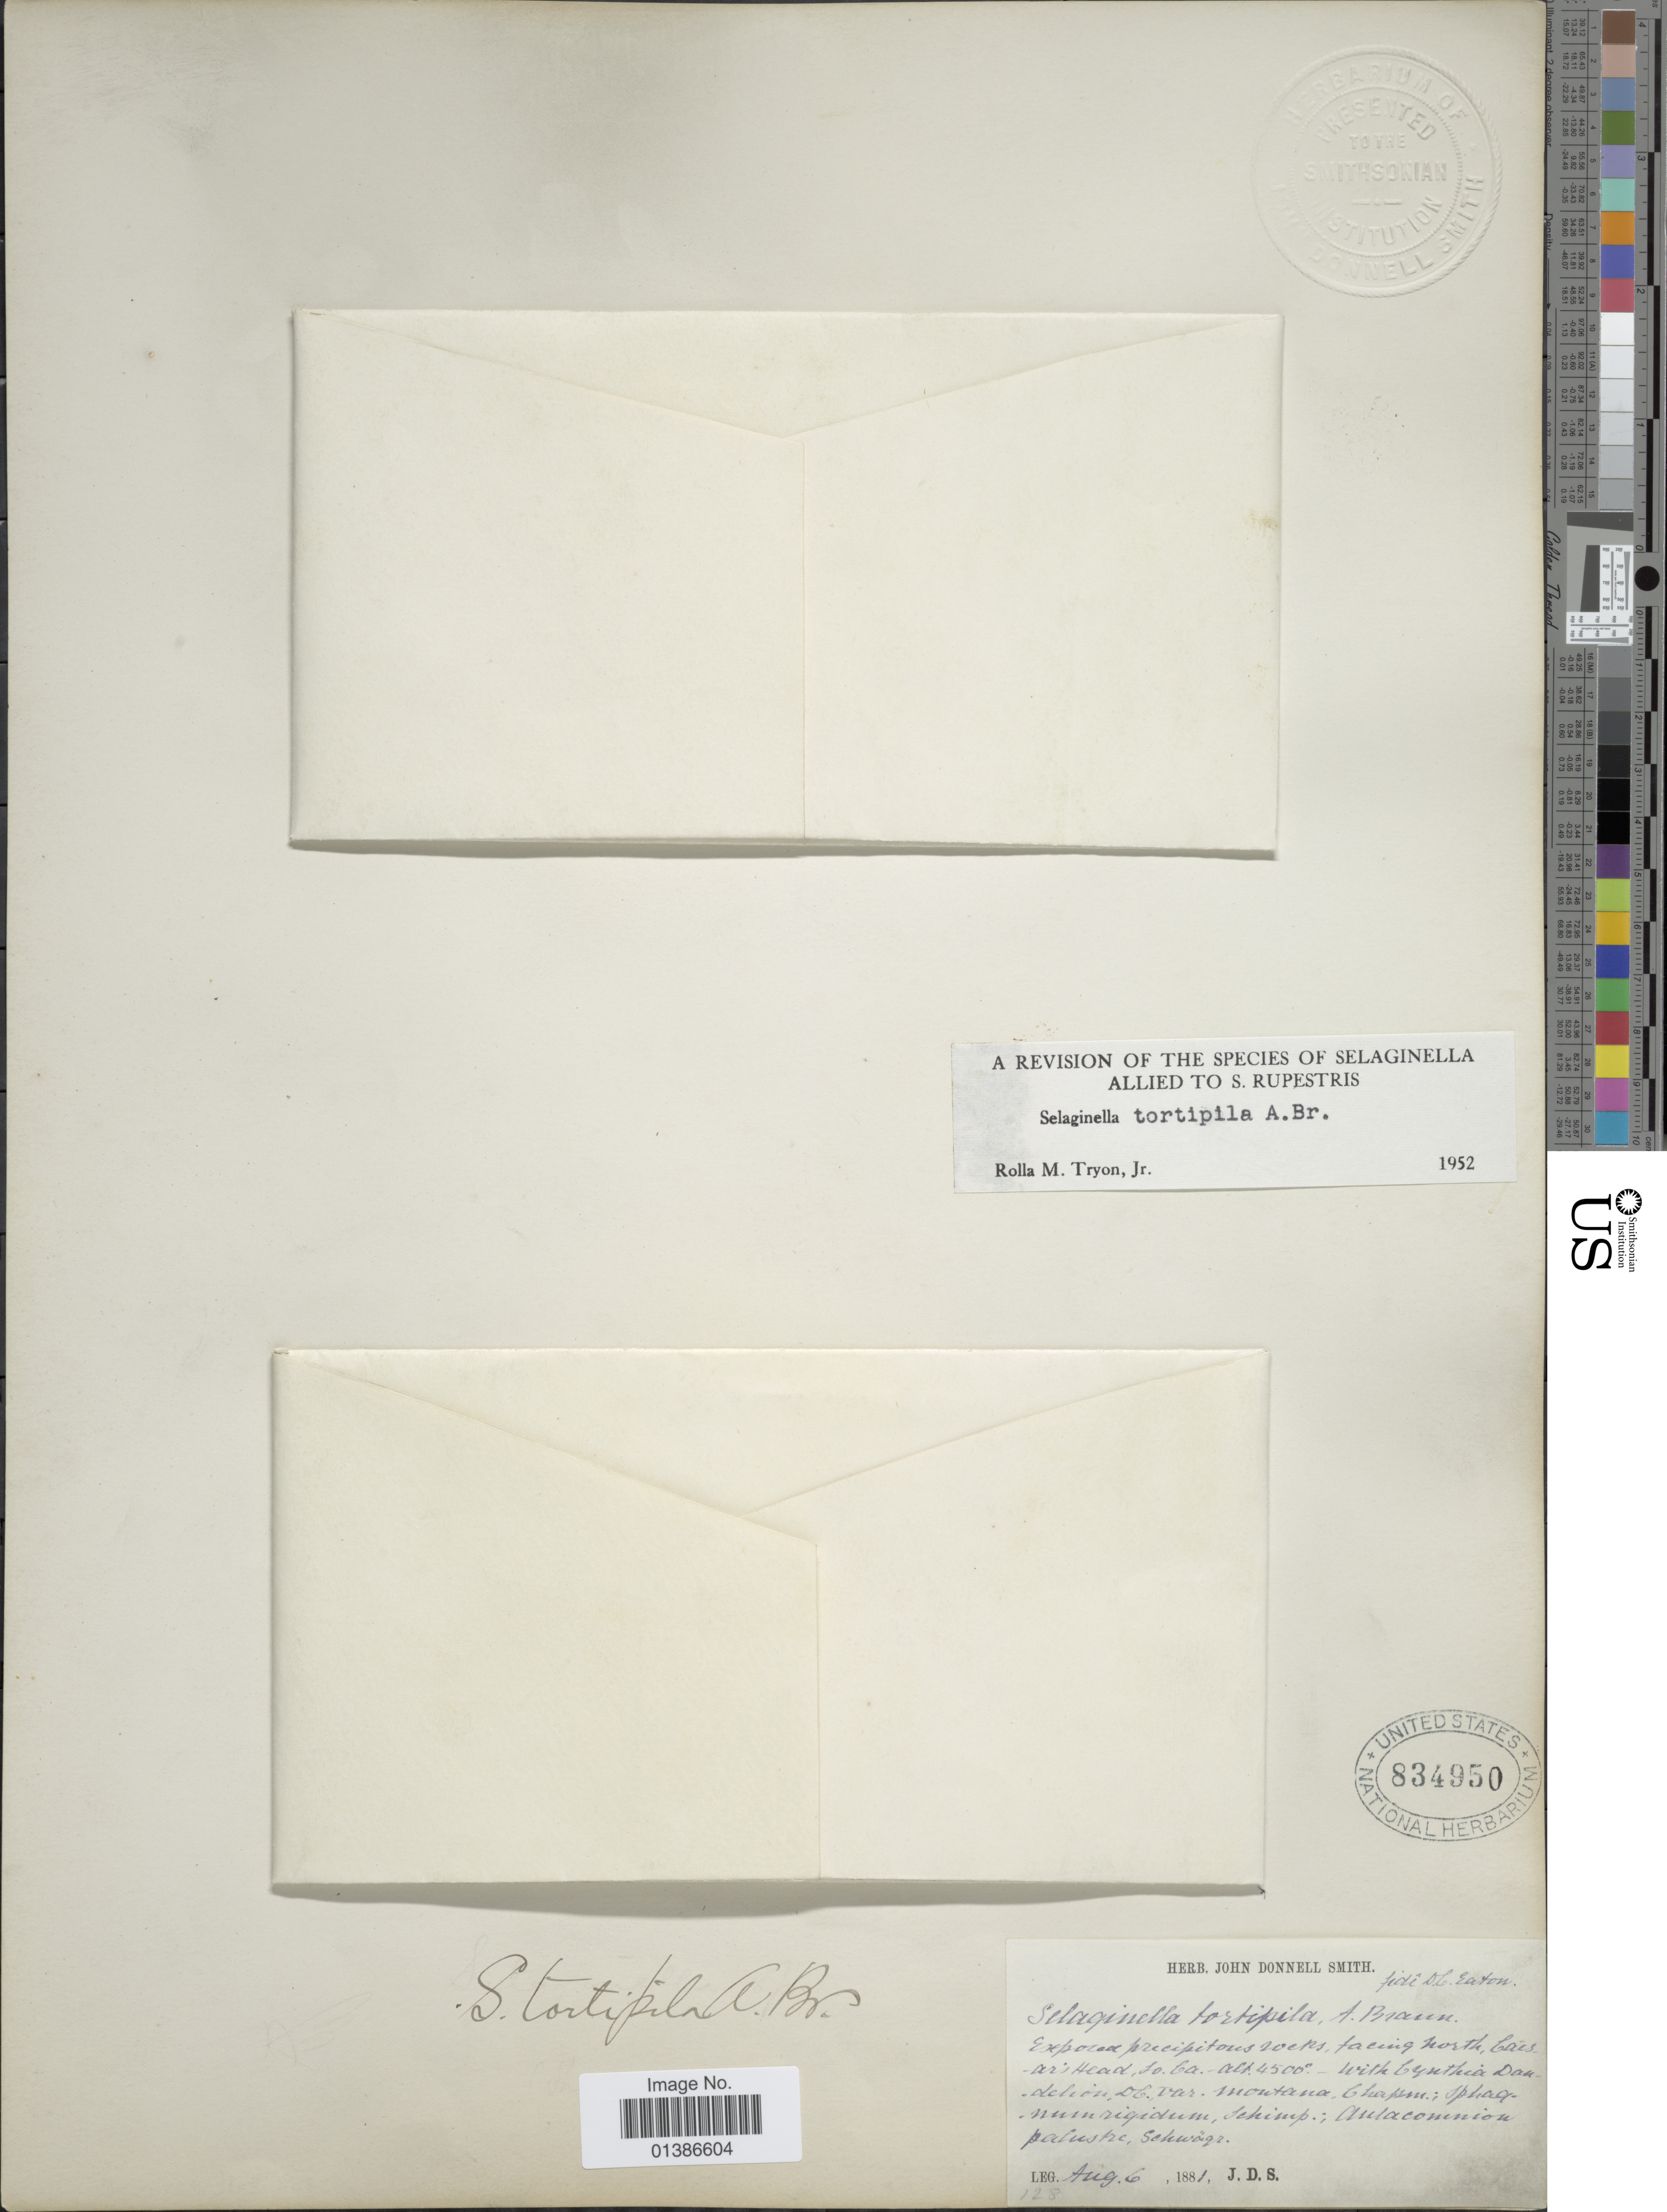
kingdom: Plantae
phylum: Tracheophyta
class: Lycopodiopsida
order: Selaginellales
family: Selaginellaceae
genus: Selaginella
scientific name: Selaginella tortipila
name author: A. Braun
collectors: J. Donnell Smith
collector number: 128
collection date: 1881-08-06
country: United States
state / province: South Carolina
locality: Exposed precipitous rocks, facing north, Caesar's Head, So Ca.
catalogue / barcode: US 834950